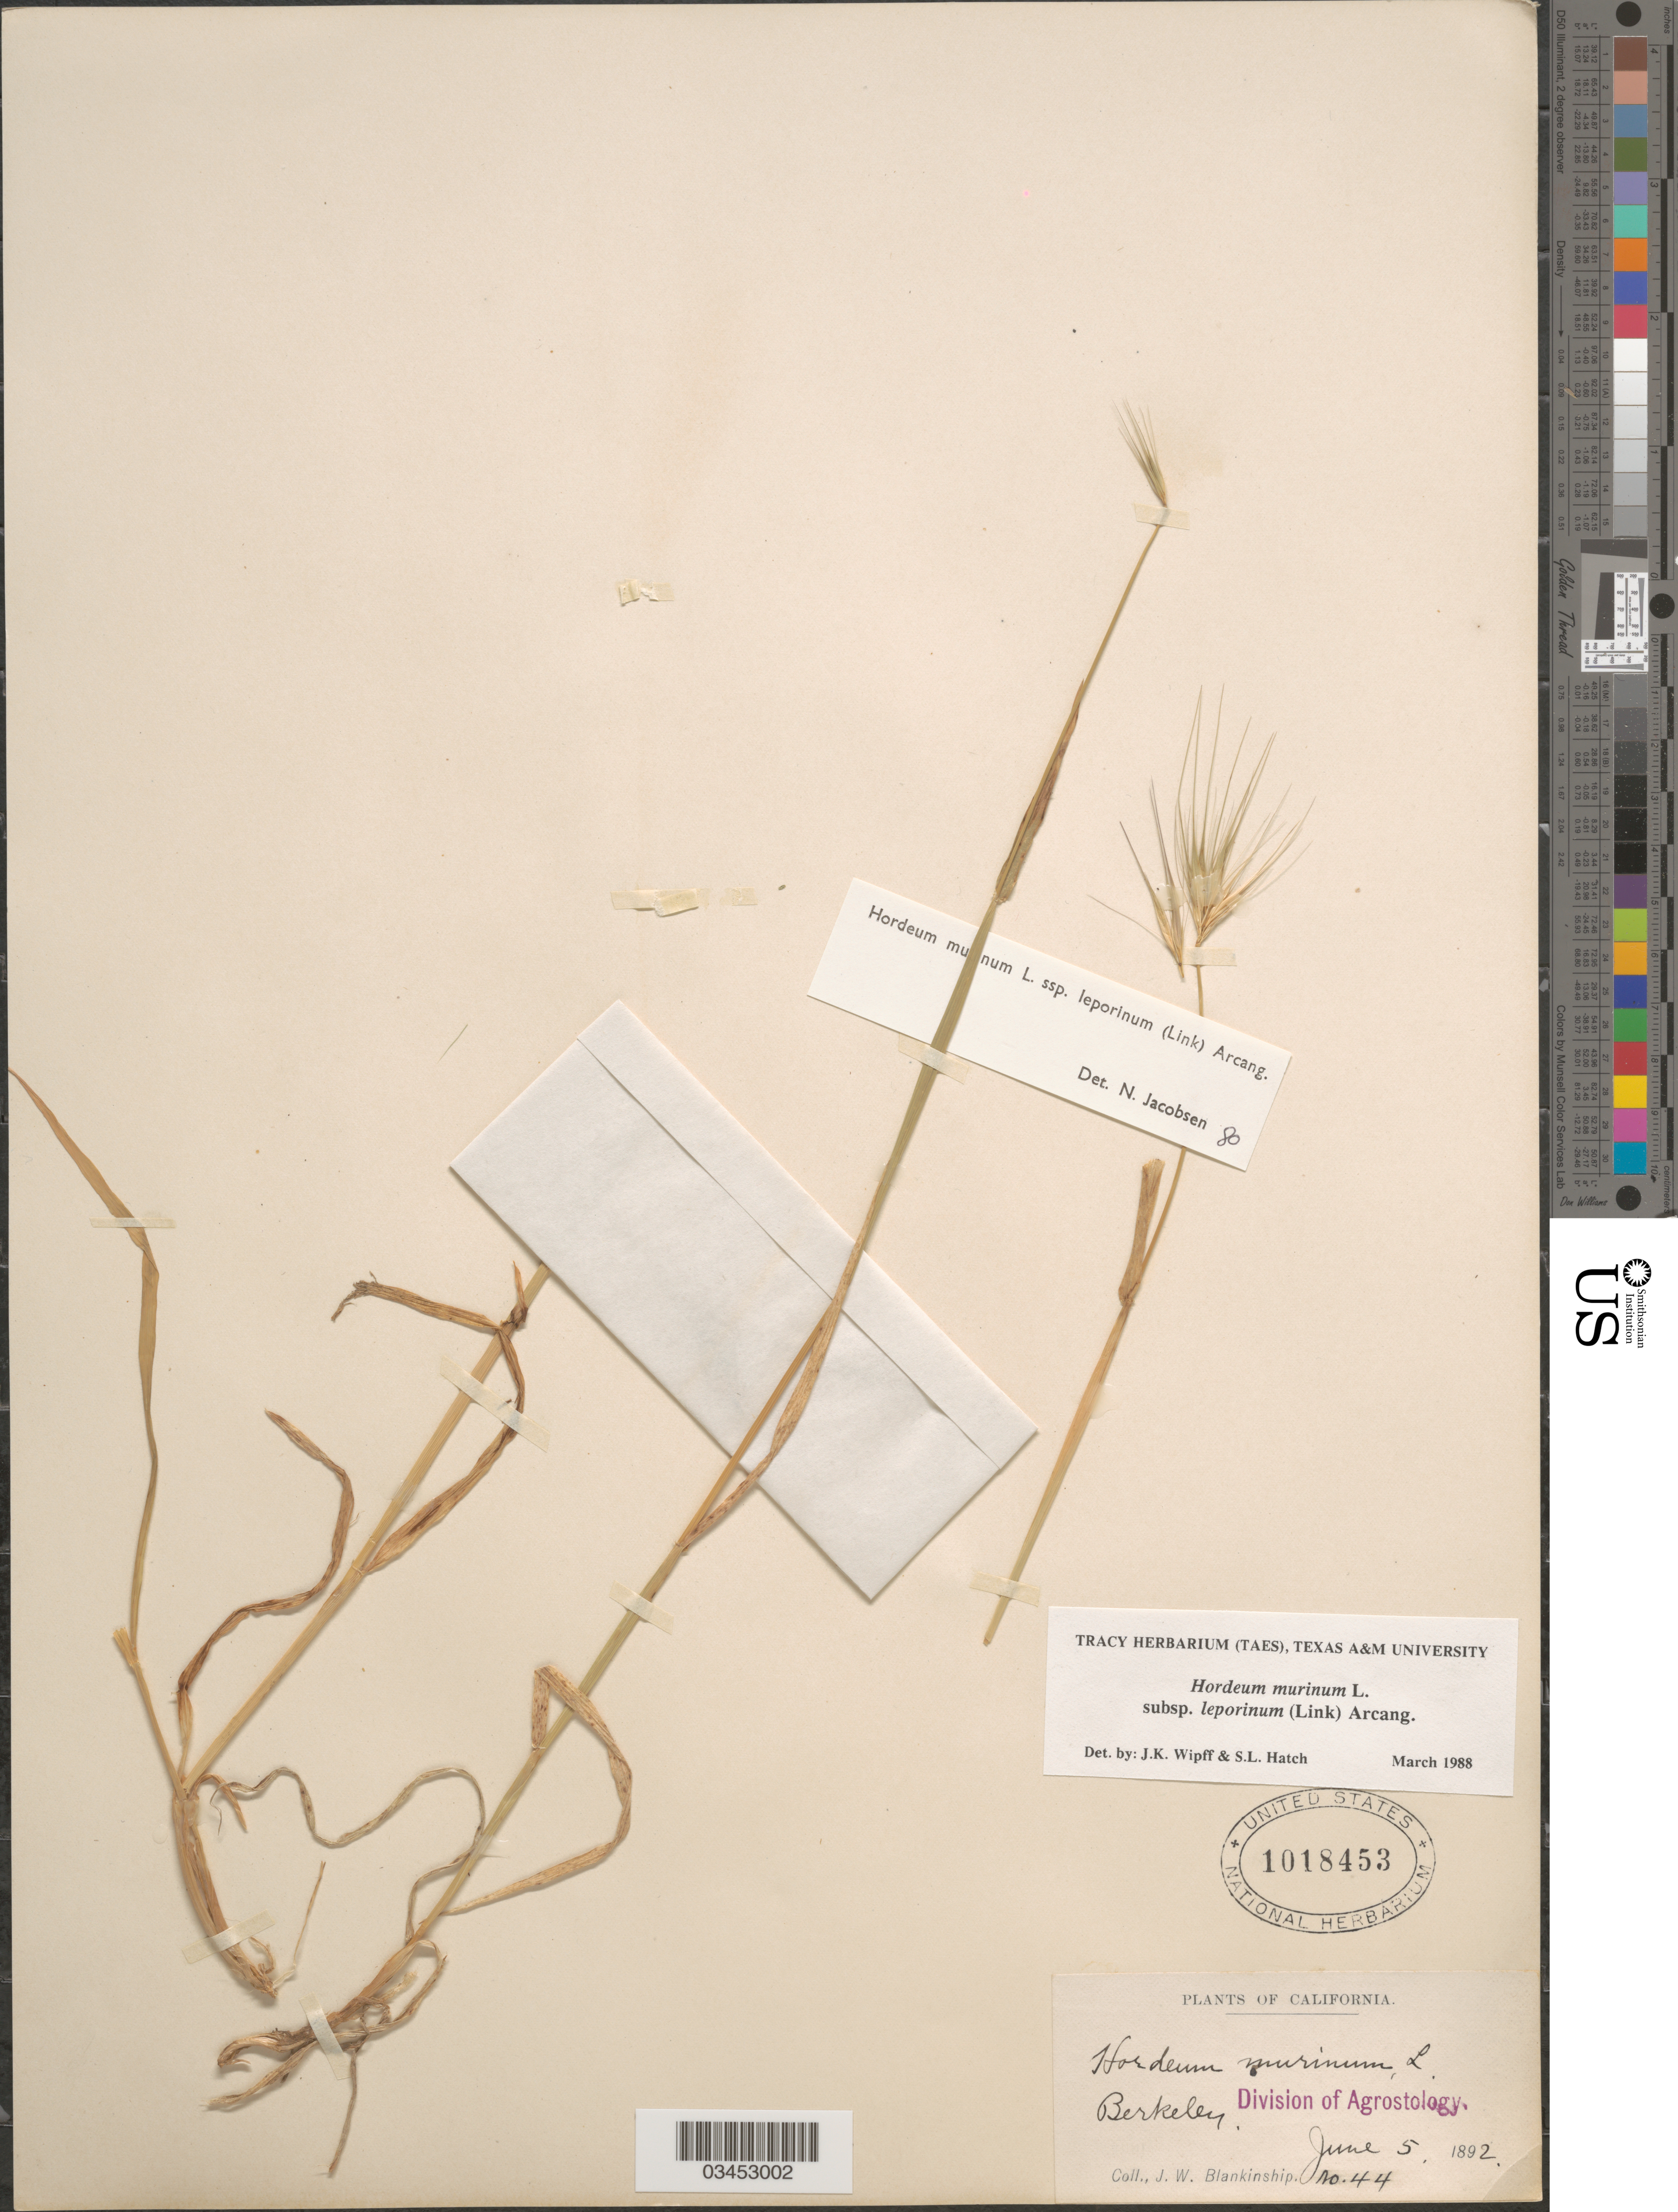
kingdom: Plantae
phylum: Tracheophyta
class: Liliopsida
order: Poales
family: Poaceae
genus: Hordeum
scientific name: Hordeum murinum subsp. leporinum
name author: (Link) Arcang.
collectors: J. W. Blankinship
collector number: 44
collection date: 1892-06-05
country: United States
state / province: California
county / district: Alameda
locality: Berkeley.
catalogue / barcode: US 1018453